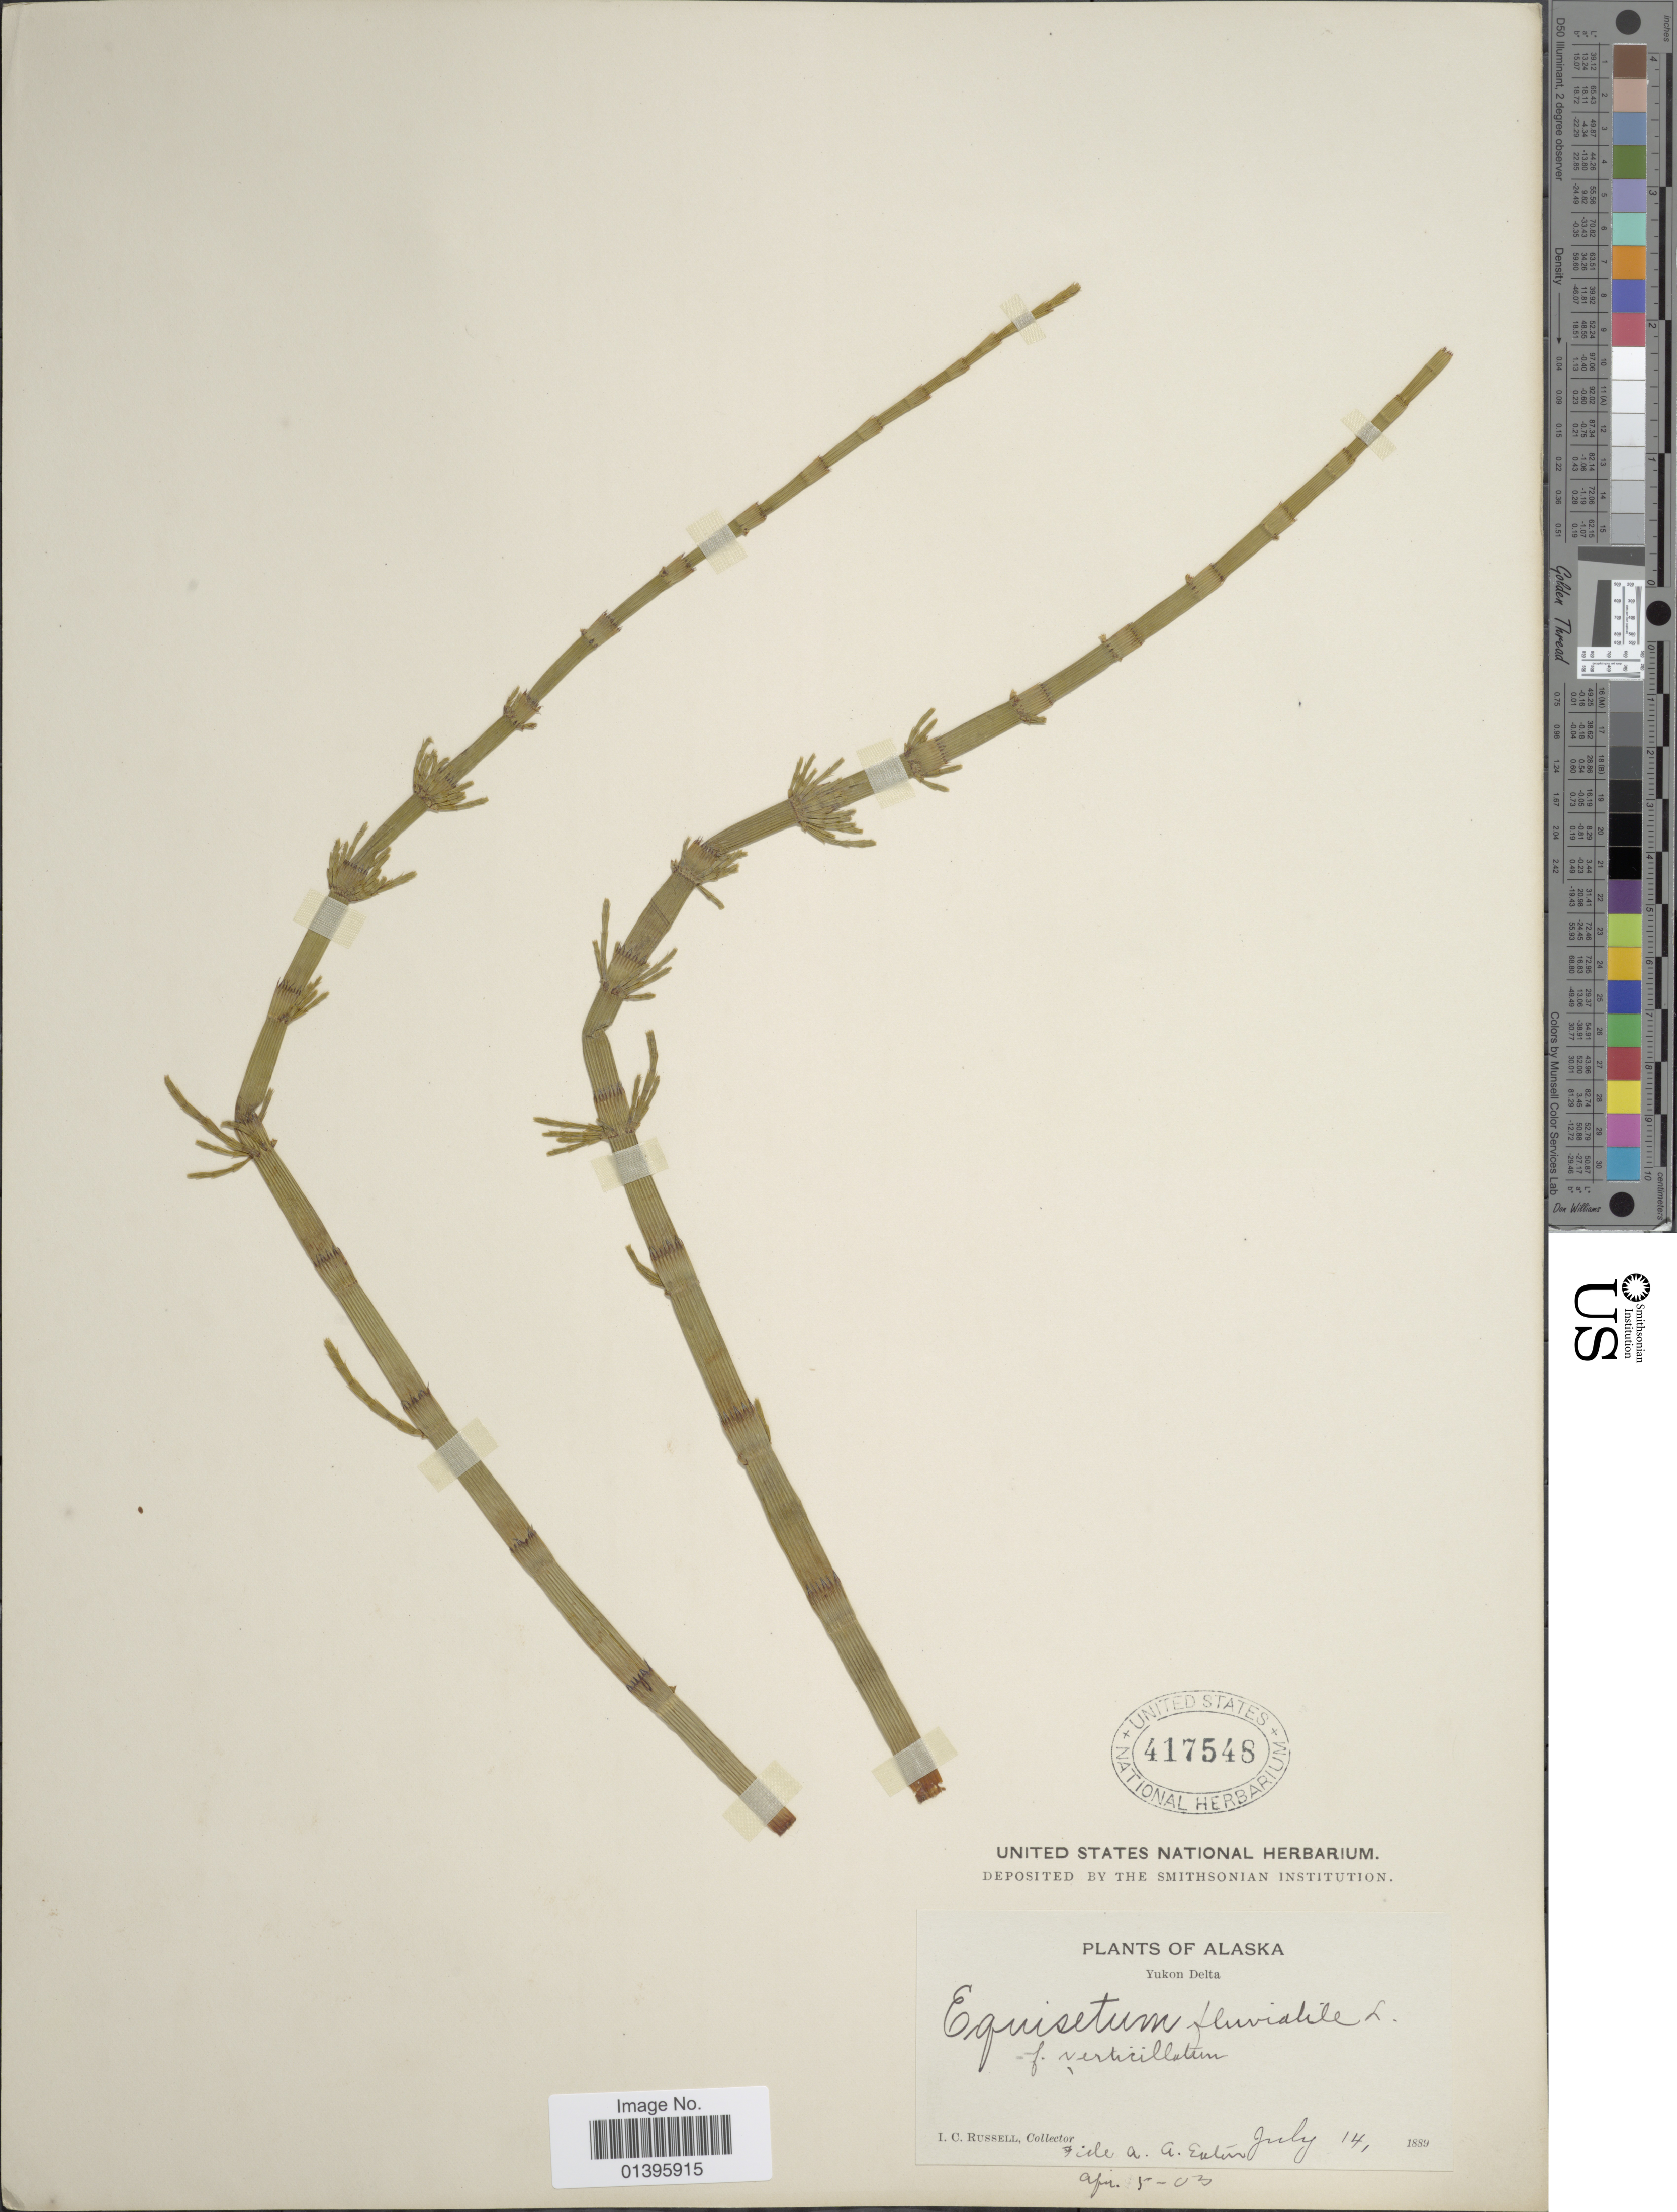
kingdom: Plantae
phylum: Tracheophyta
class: Polypodiopsida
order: Equisetales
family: Equisetaceae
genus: Equisetum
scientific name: Equisetum fluviatile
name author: L.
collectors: I. C. Russell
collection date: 1889-07-14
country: United States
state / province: Alaska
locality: Yukon Delta.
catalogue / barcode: US 417548